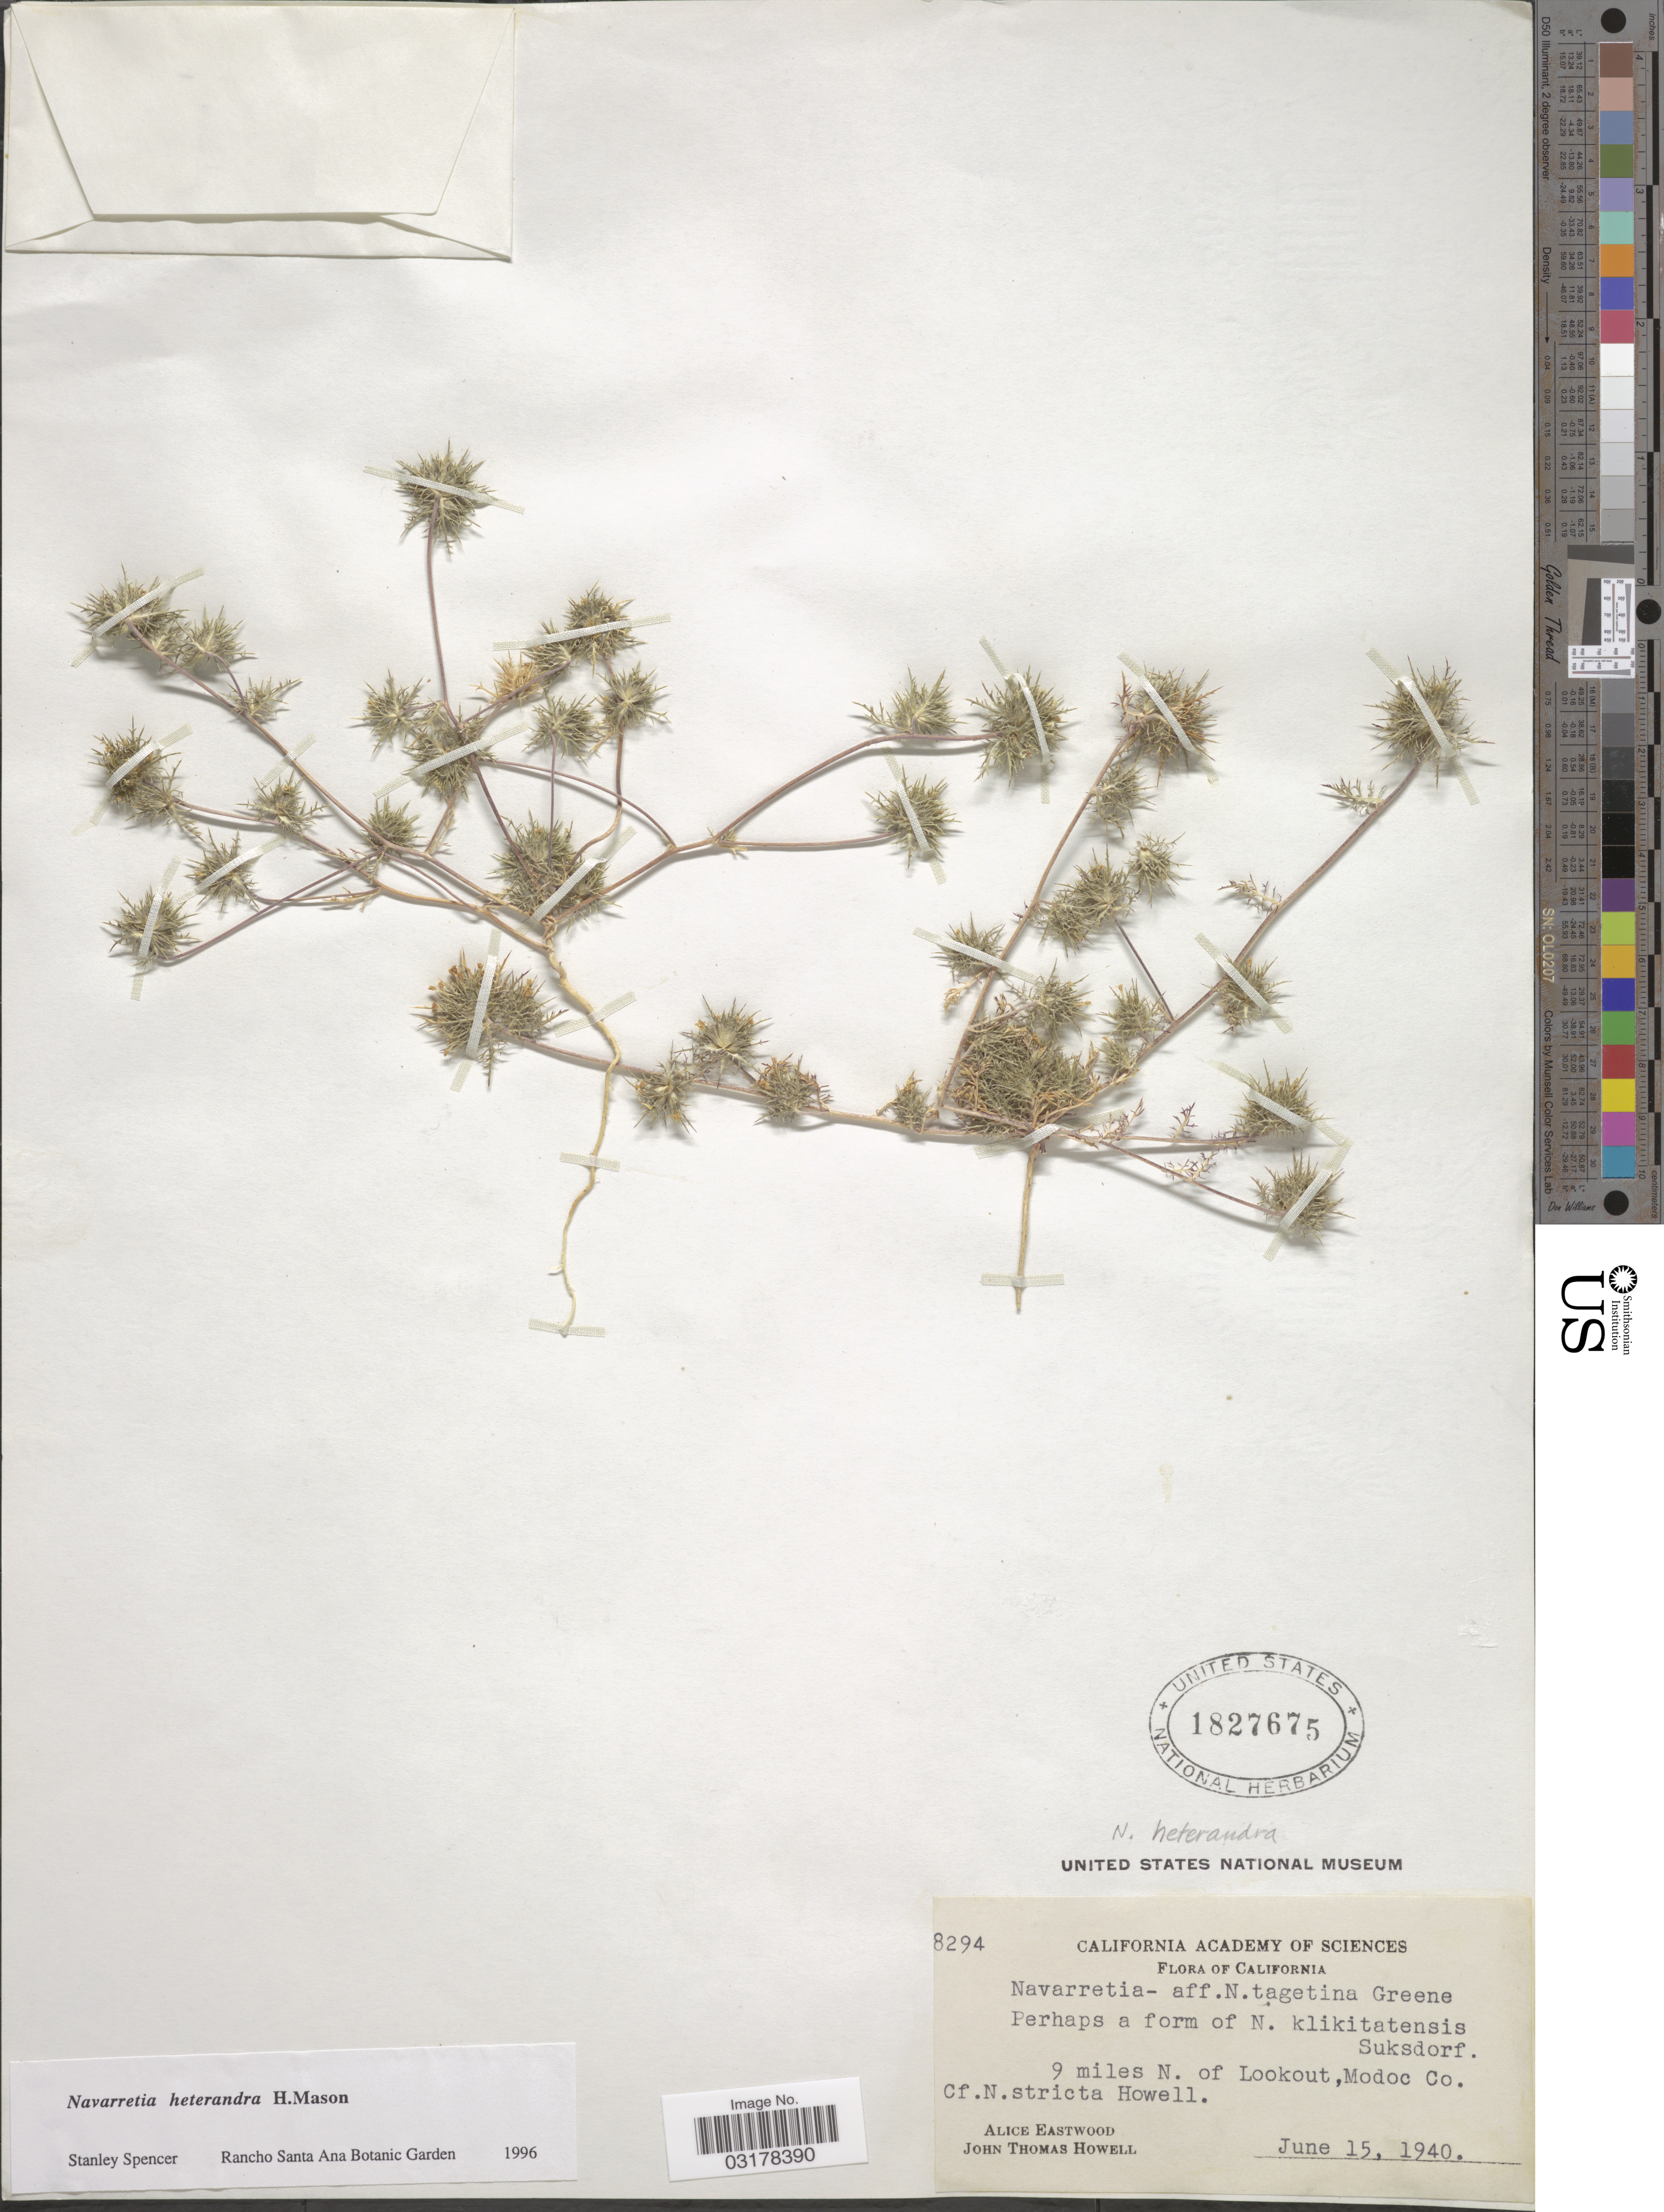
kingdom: Plantae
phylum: Tracheophyta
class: Magnoliopsida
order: Ericales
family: Polemoniaceae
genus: Navarretia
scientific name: Navarretia heterandra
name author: H. Mason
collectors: A. Eastwood & J. T. Howell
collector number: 8294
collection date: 1940-06-15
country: United States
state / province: California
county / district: Modoc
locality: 9 miles N. of Lookout, Modoc Co. Cf. N. stricta Howell.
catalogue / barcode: US 1827675